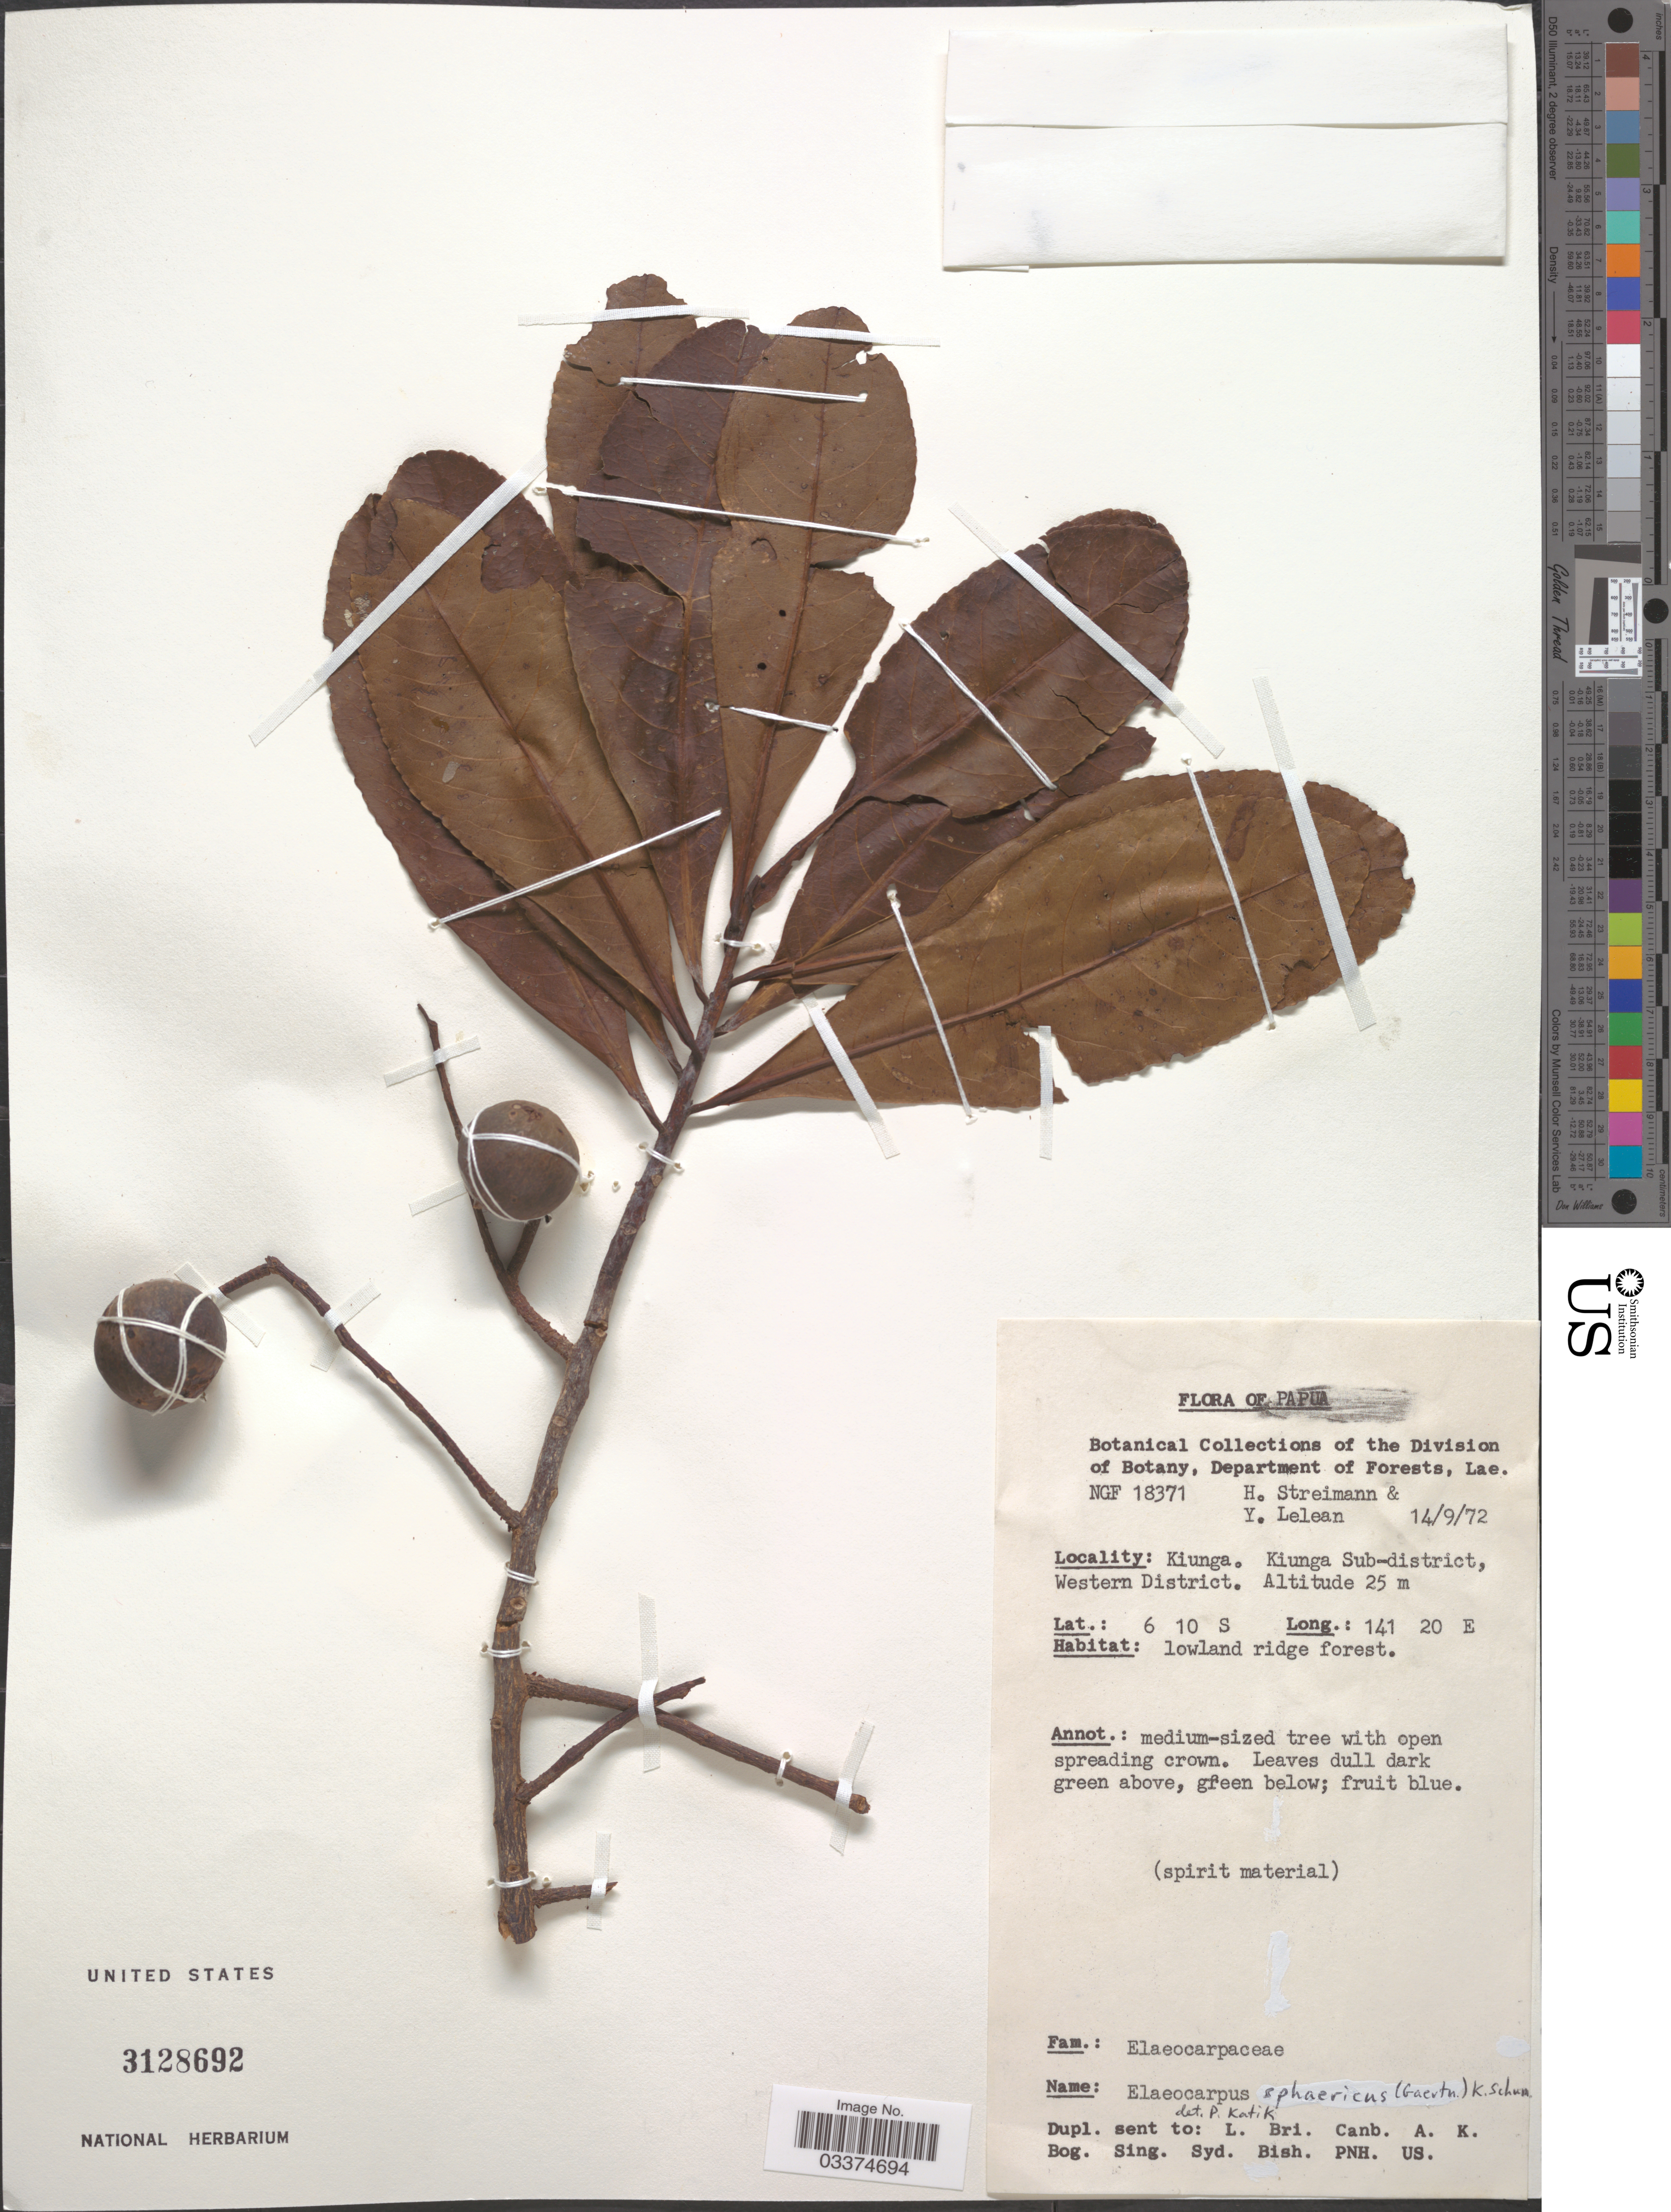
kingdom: Plantae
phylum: Tracheophyta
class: Magnoliopsida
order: Oxalidales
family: Elaeocarpaceae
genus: Elaeocarpus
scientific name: Elaeocarpus angustifolius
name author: Blume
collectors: H. Streimann & Y. Lelean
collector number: NGF 18371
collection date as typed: Transcribed d/m/y: 14/9/72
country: Papua New Guinea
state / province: Manus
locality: Papua. Kiunga. Kiunga Sub-district, Western District.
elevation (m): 25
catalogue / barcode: US 3128692